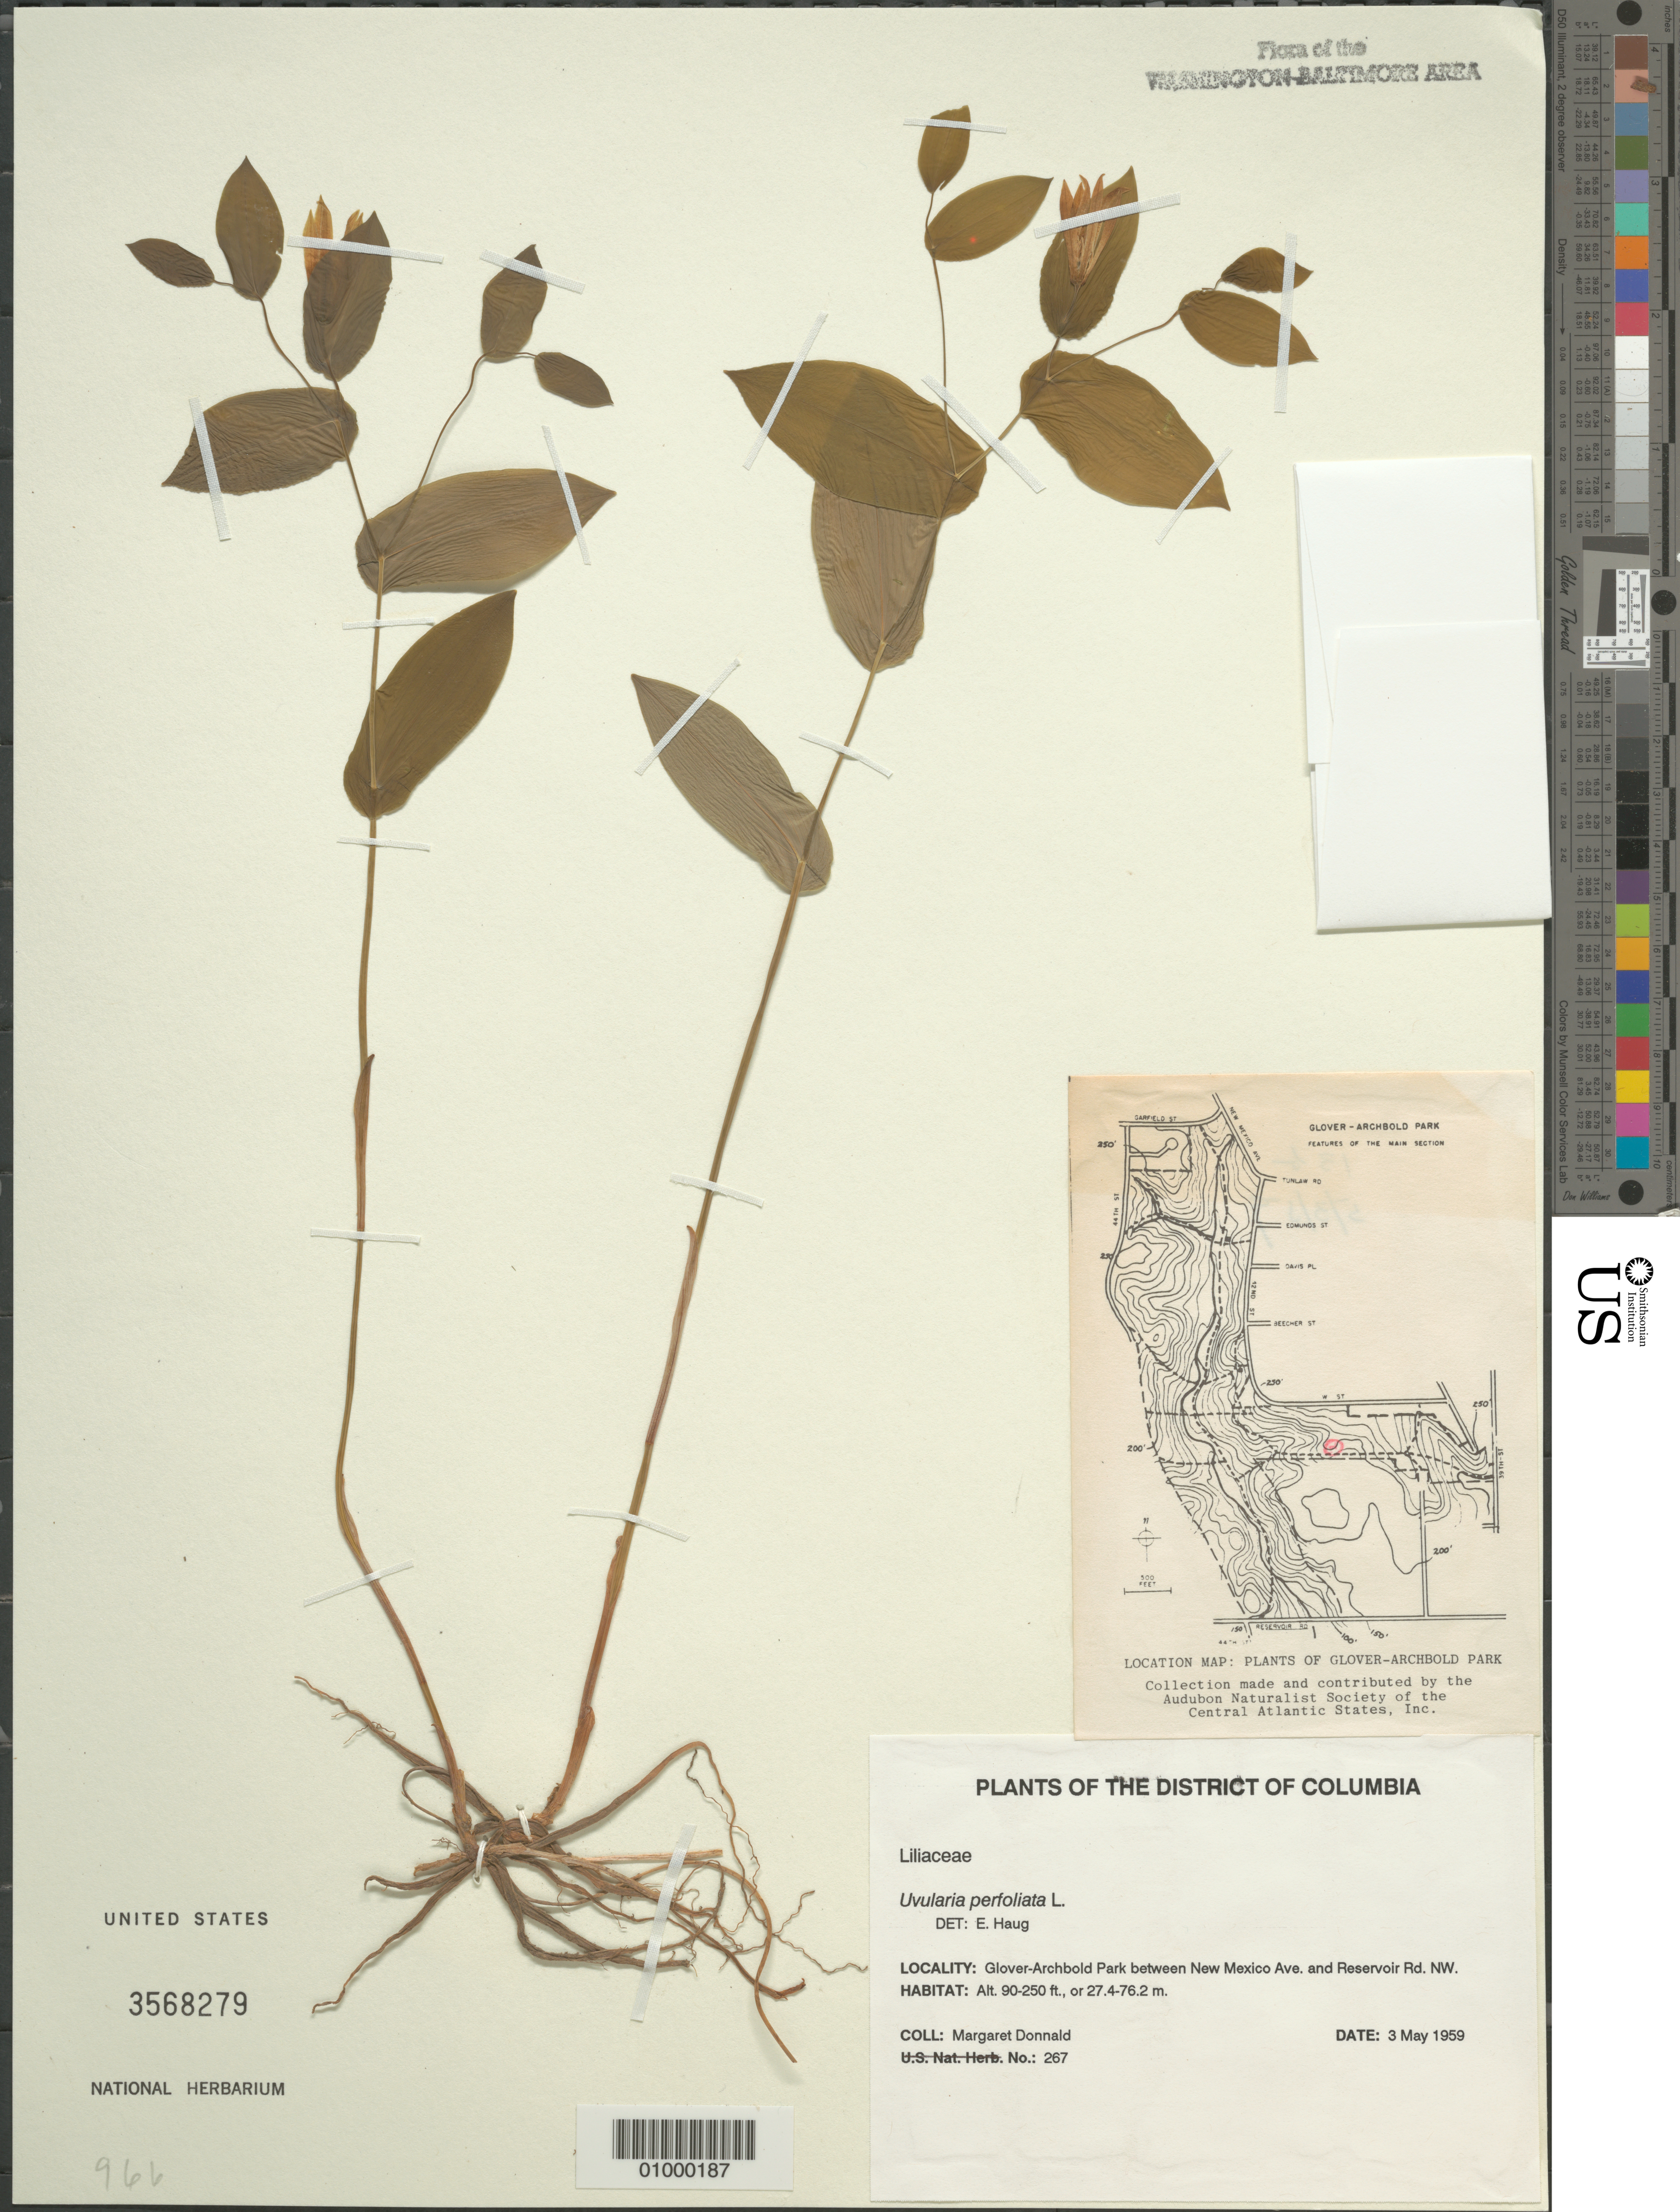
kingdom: Plantae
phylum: Tracheophyta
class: Liliopsida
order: Liliales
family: Colchicaceae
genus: Uvularia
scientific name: Uvularia perfoliata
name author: L.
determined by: Haug, E., (UNITED STATES)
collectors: M. Donnald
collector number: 267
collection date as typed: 3 May 1959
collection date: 1959-05-03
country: United States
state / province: District of Columbia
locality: Glover-Archbold Park between New Mexico Avenue and Reservoir Road NW.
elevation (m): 27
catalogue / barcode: US 3568279